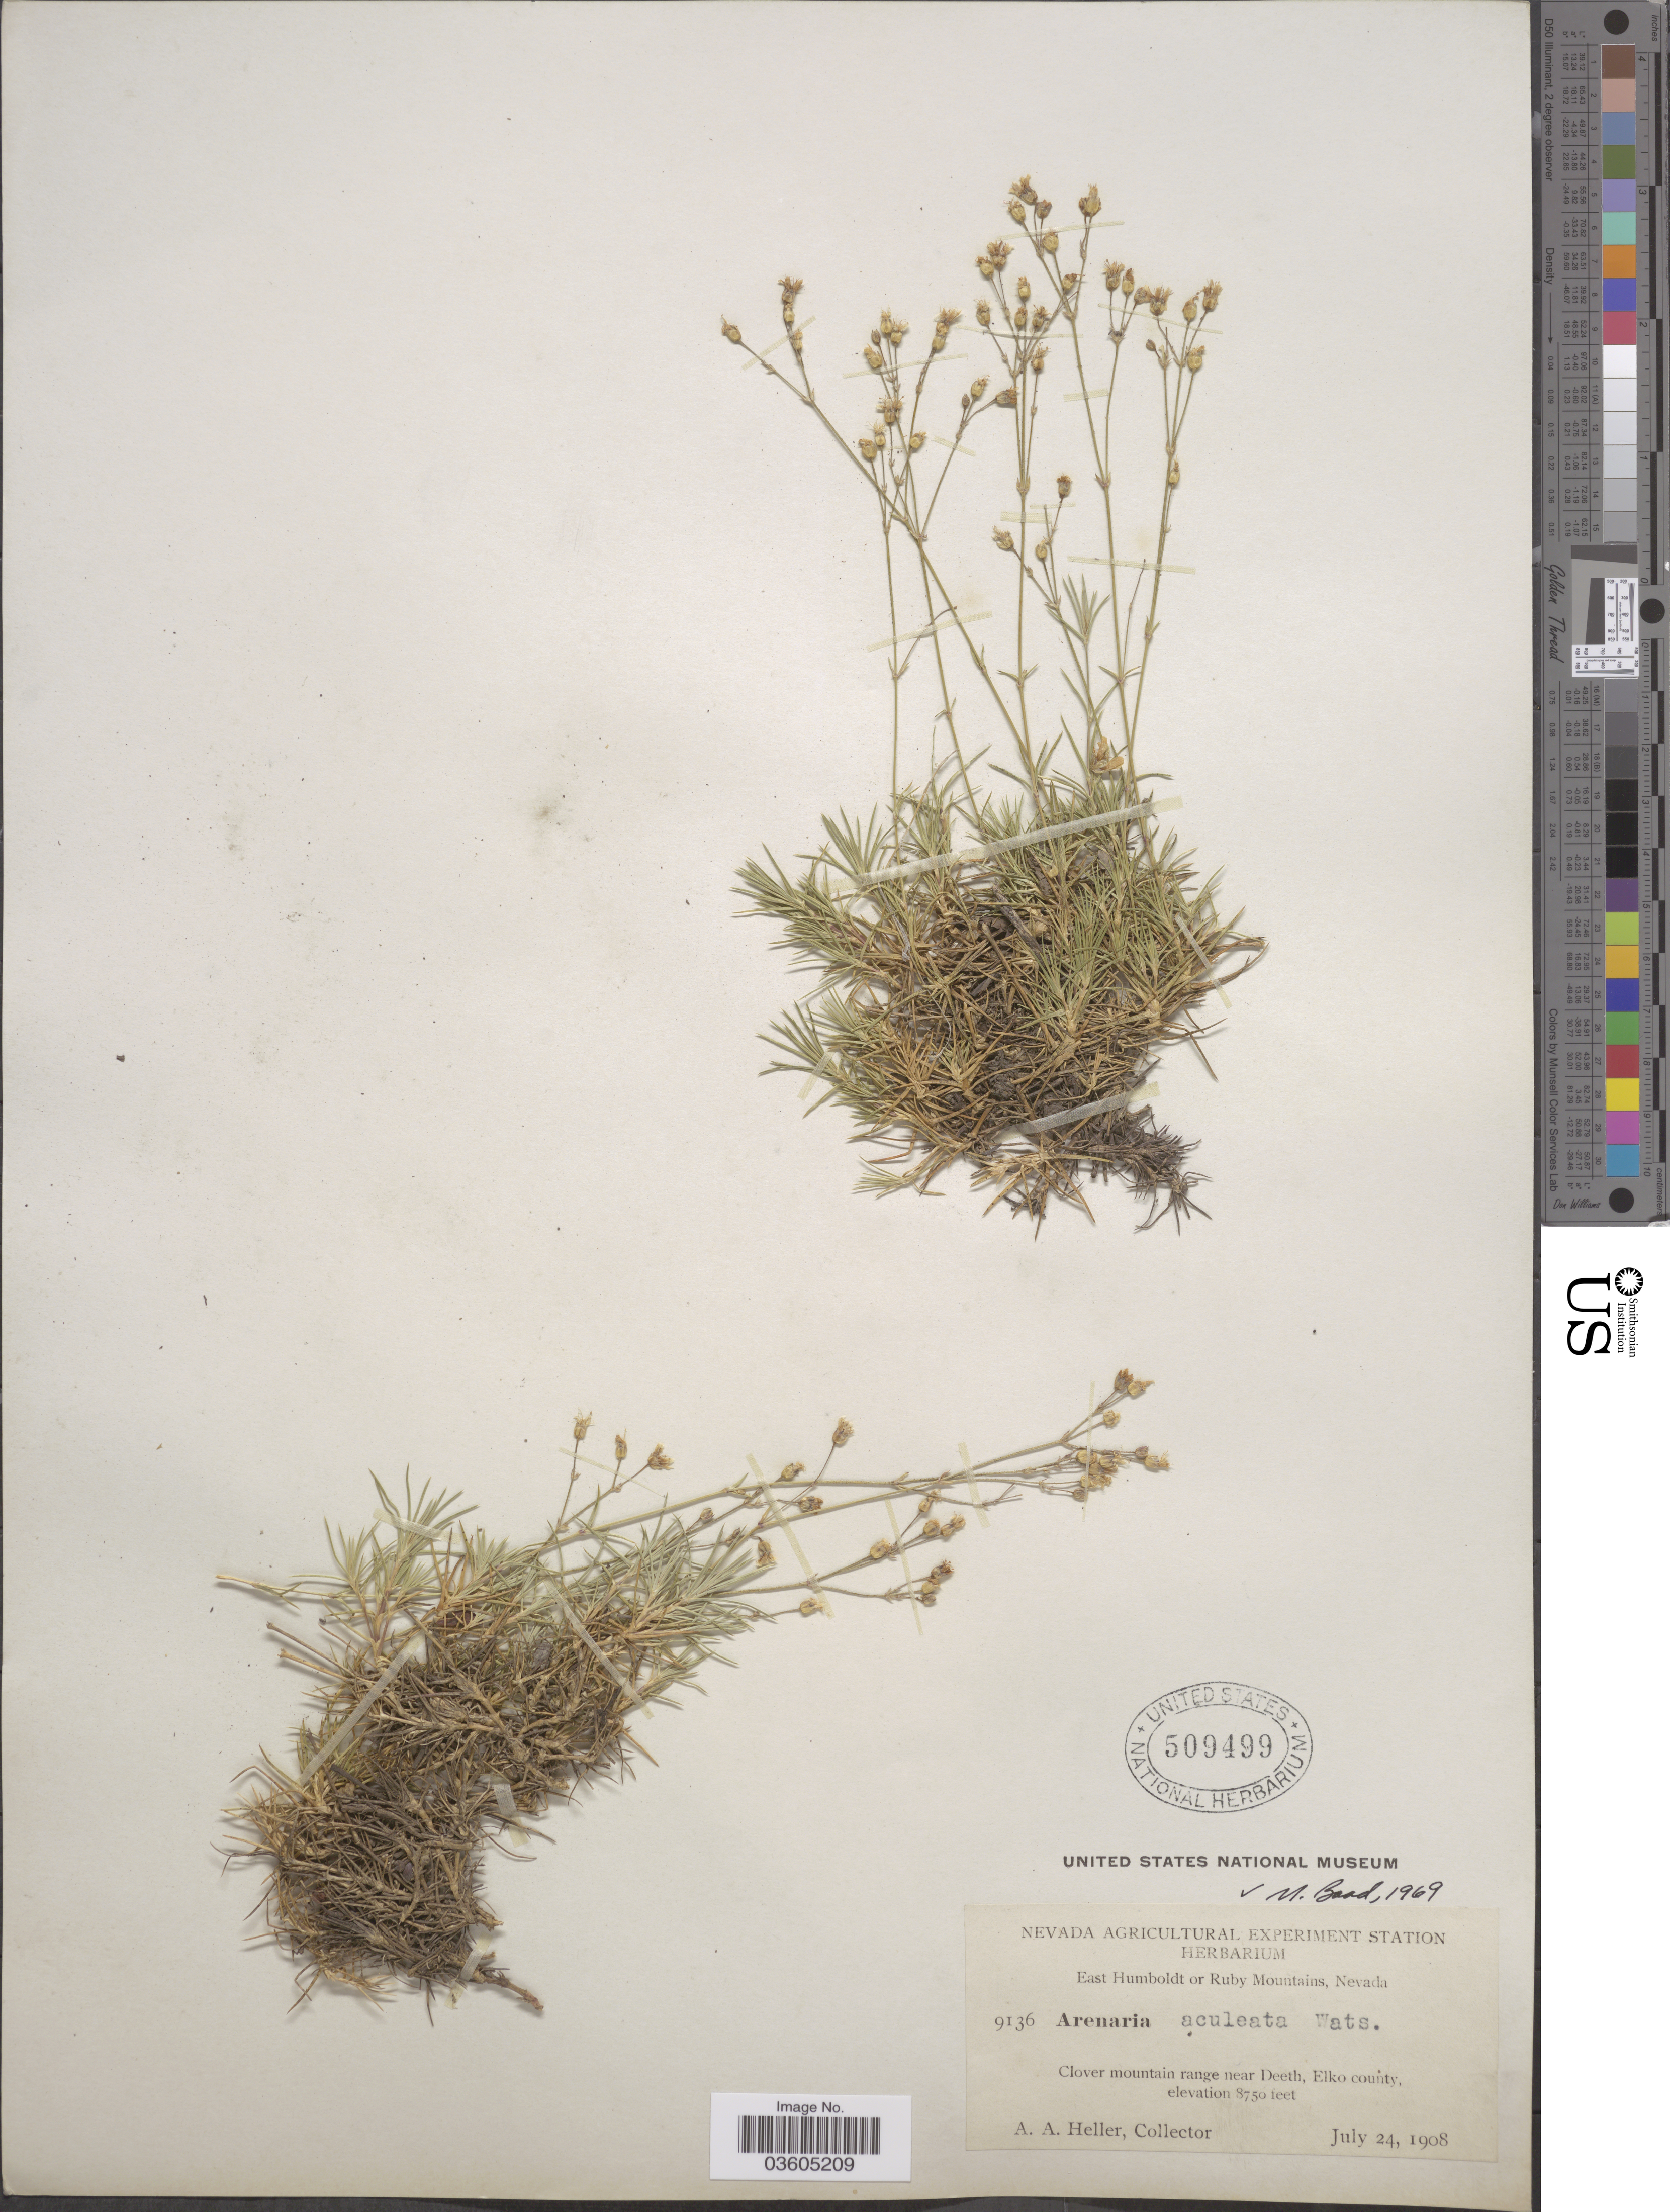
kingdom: Plantae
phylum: Tracheophyta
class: Magnoliopsida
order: Caryophyllales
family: Caryophyllaceae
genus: Eremogone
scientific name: Eremogone aculeata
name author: (S. Watson) Ikonn.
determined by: U.S. National Herbarium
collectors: A. A. Heller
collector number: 9136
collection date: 1908-07-24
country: United States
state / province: Nevada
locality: East Humboldt or Ruby Mountains. Clover mountain range near Deeth, Elko County.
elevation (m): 2667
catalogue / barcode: US 509499